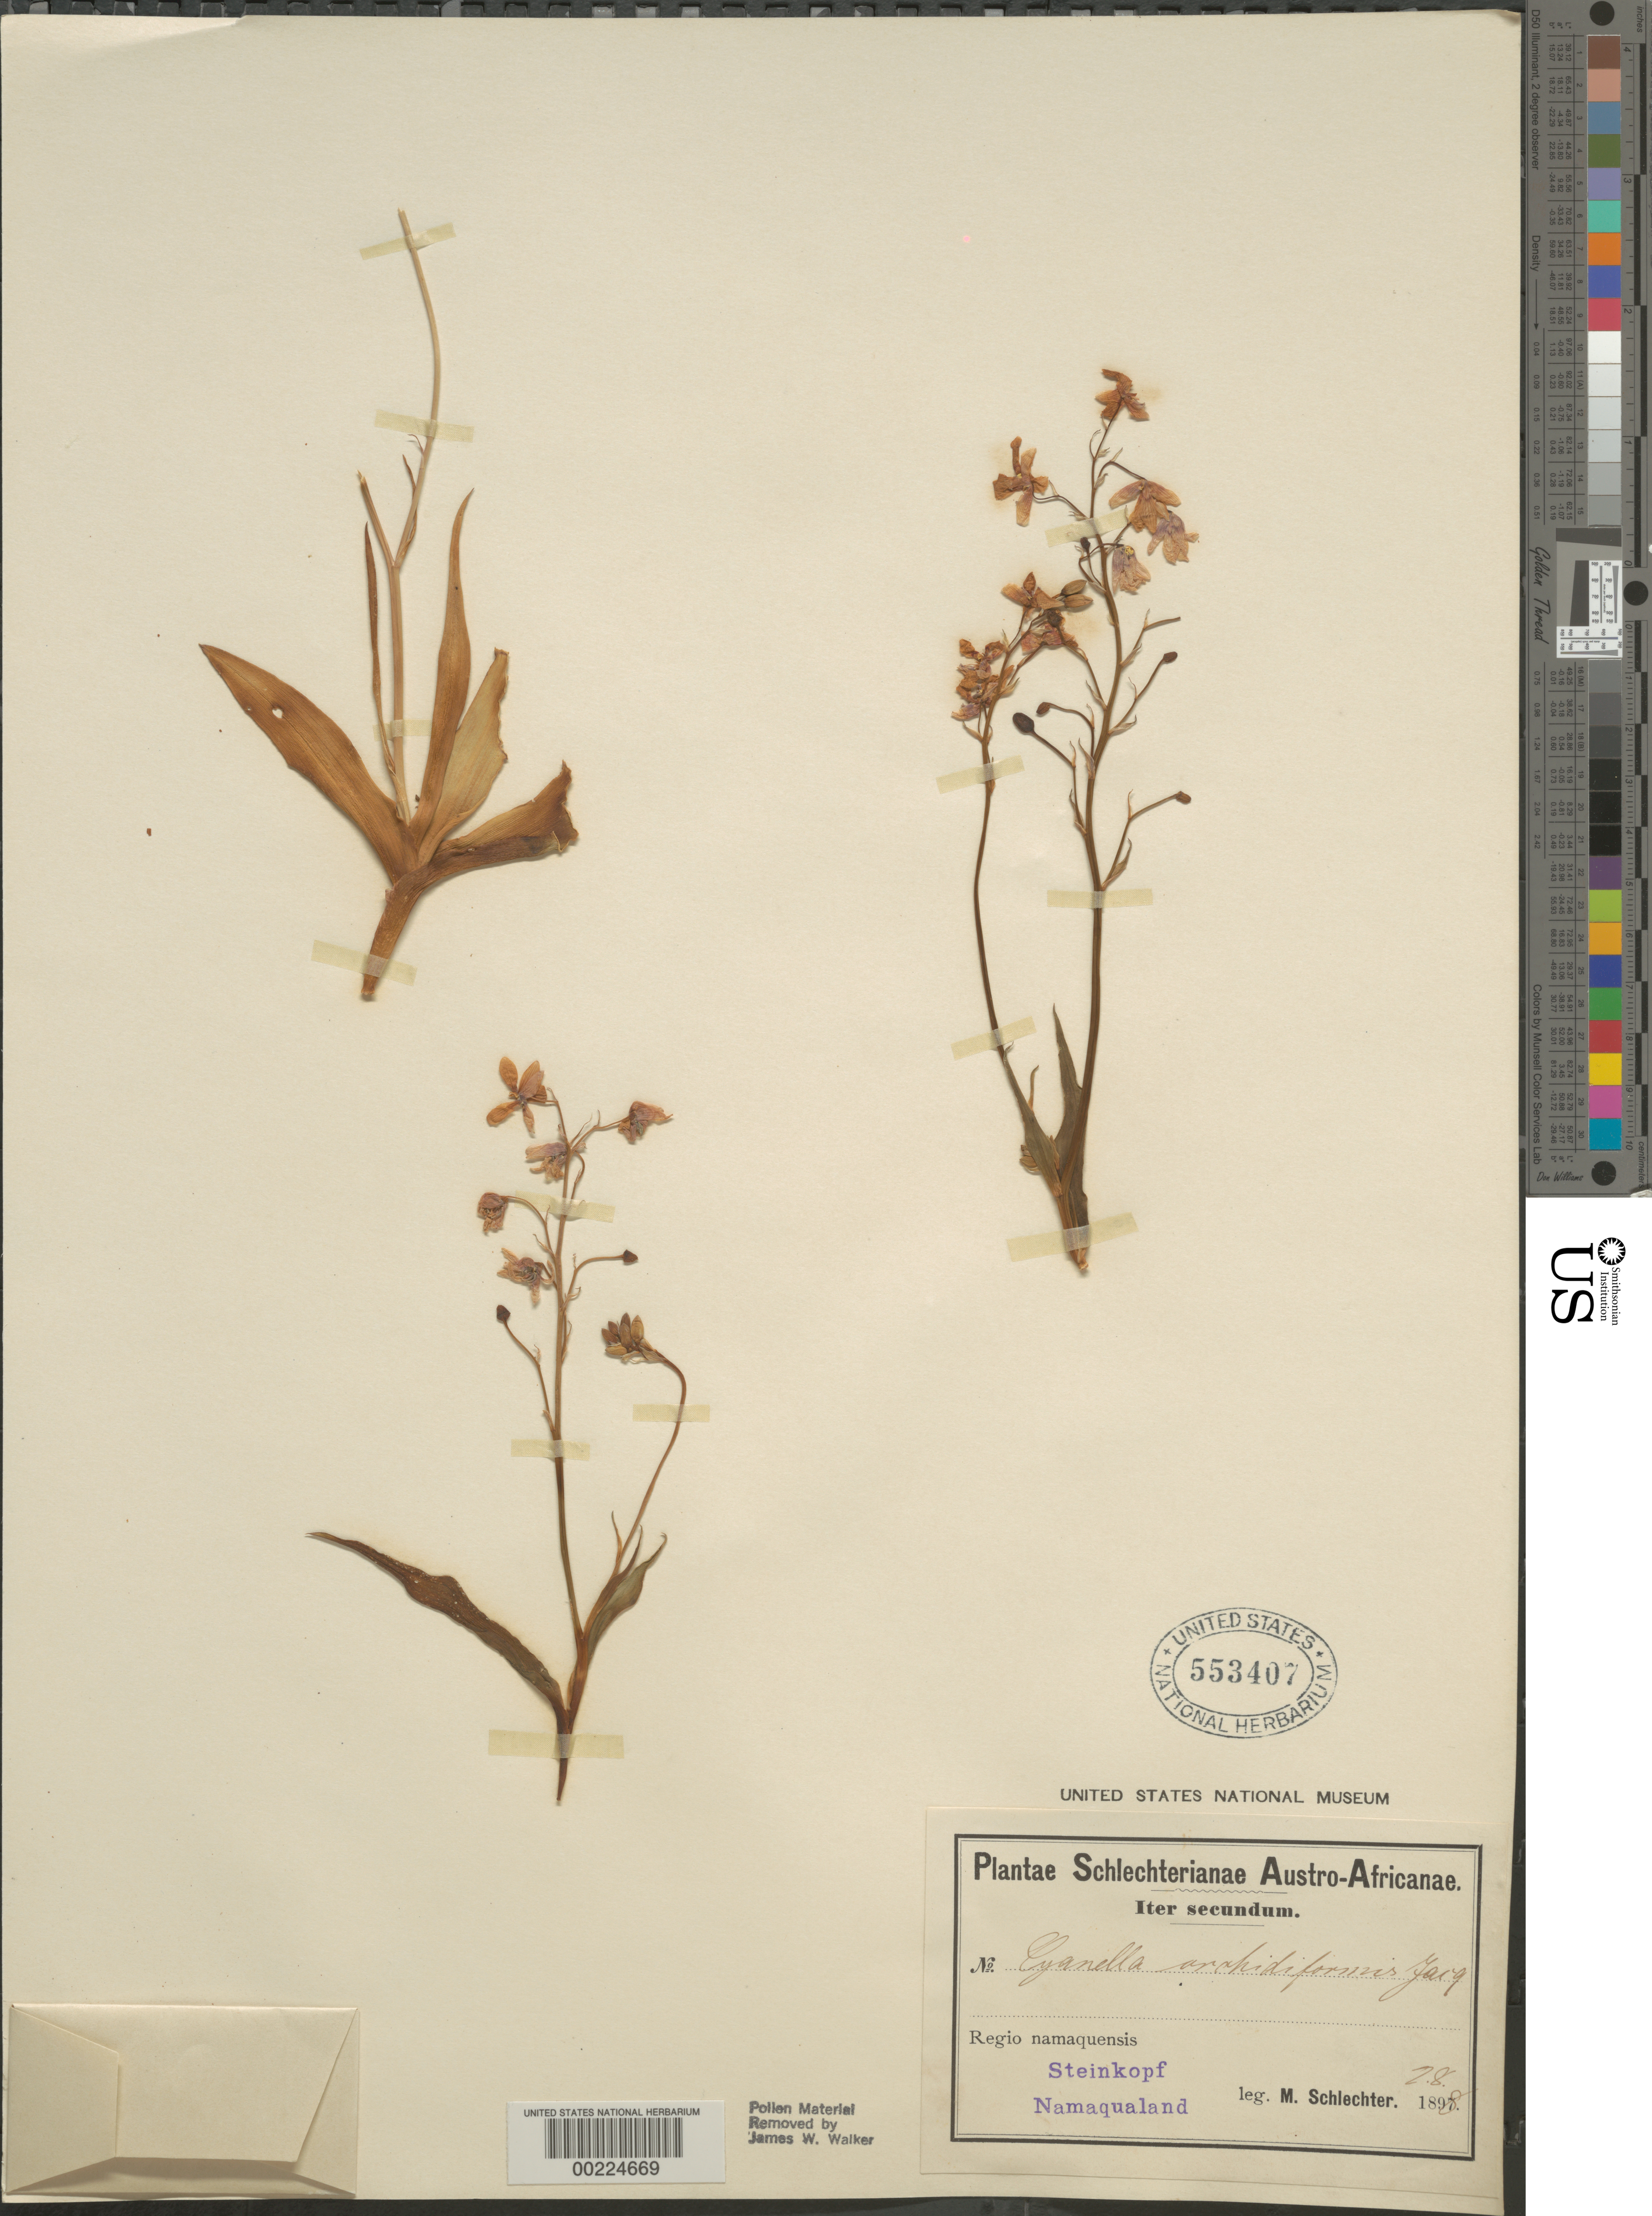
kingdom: Plantae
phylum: Tracheophyta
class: Liliopsida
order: Asparagales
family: Tecophilaeaceae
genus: Cyanella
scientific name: Cyanella orchidiformis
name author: Jacq.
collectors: M. Schlechter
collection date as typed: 08 Feb 1898 or 02 Aug 1898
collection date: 1898-02-08 or 1898-08-02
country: South Africa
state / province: Northern Cape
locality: Namaqualand; steinkof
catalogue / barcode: US 553407